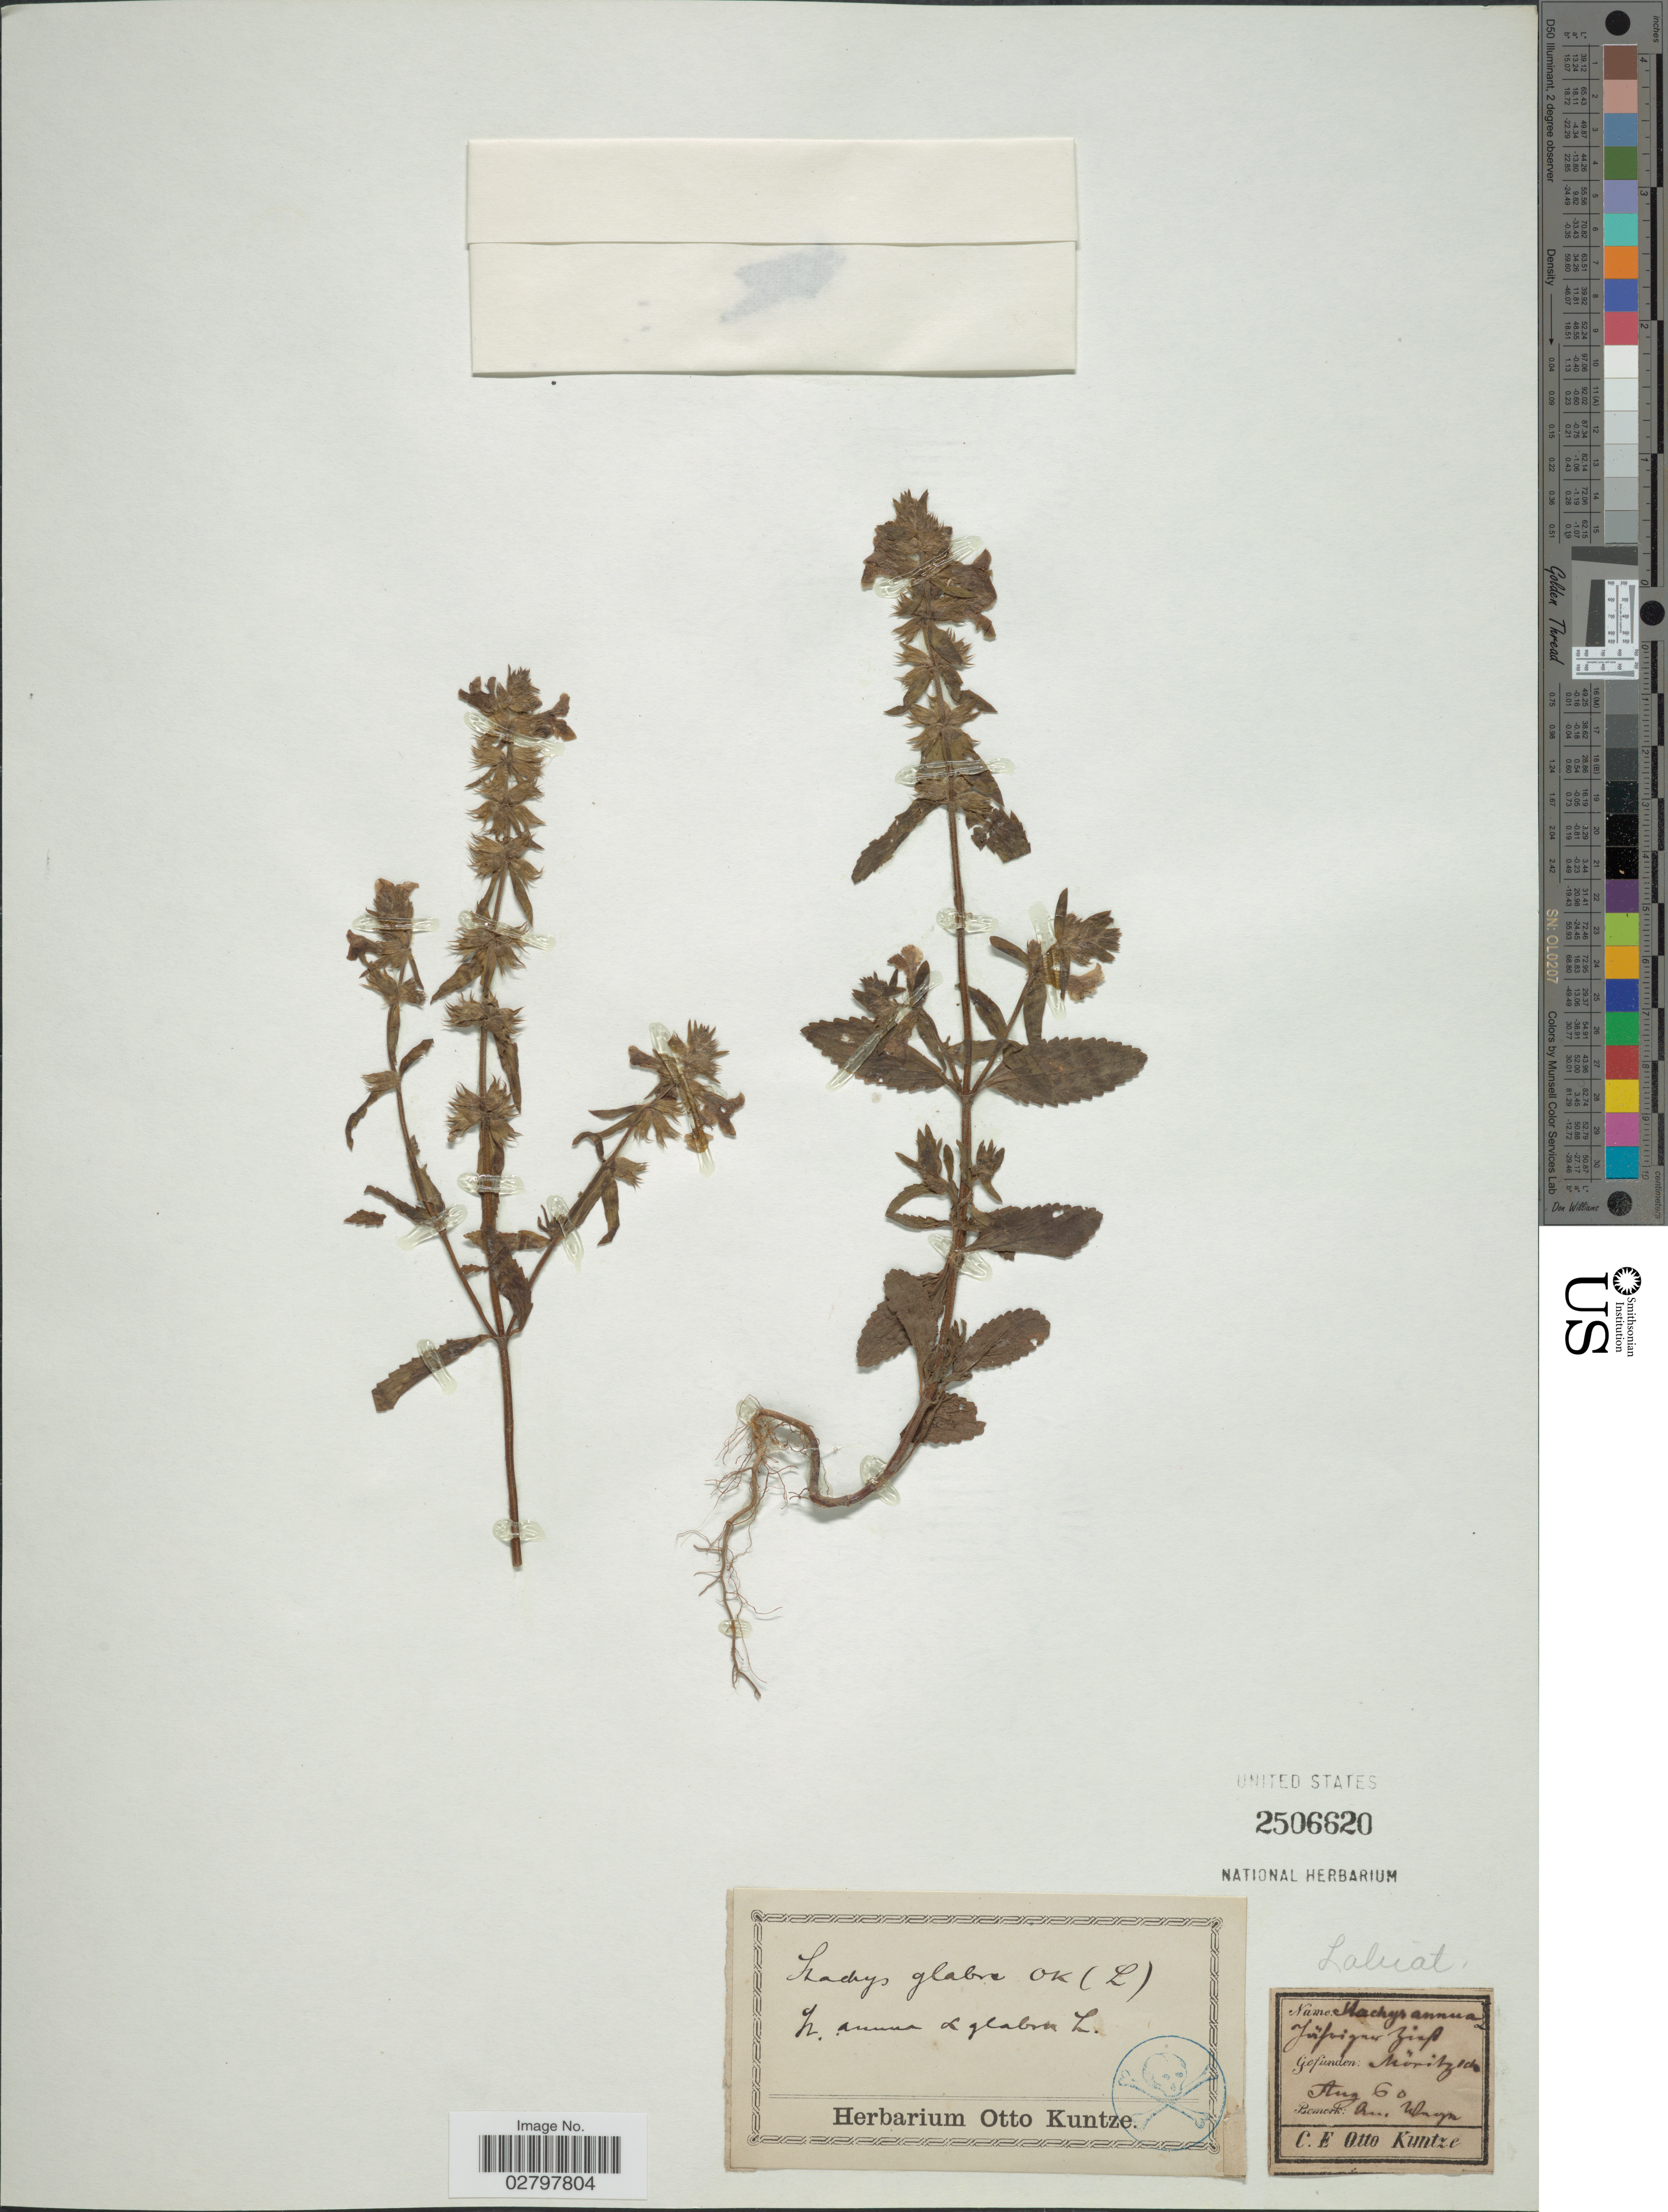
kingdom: Plantae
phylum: Tracheophyta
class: Magnoliopsida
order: Lamiales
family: Lamiaceae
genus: Stachys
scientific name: Stachys glabra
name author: Riddell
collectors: C.E.O. Kuntze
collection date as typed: Transcribed d/m/y: /8/60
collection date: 1860-08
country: Germany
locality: Möritz icha. [interpreted]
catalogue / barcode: US 2506620